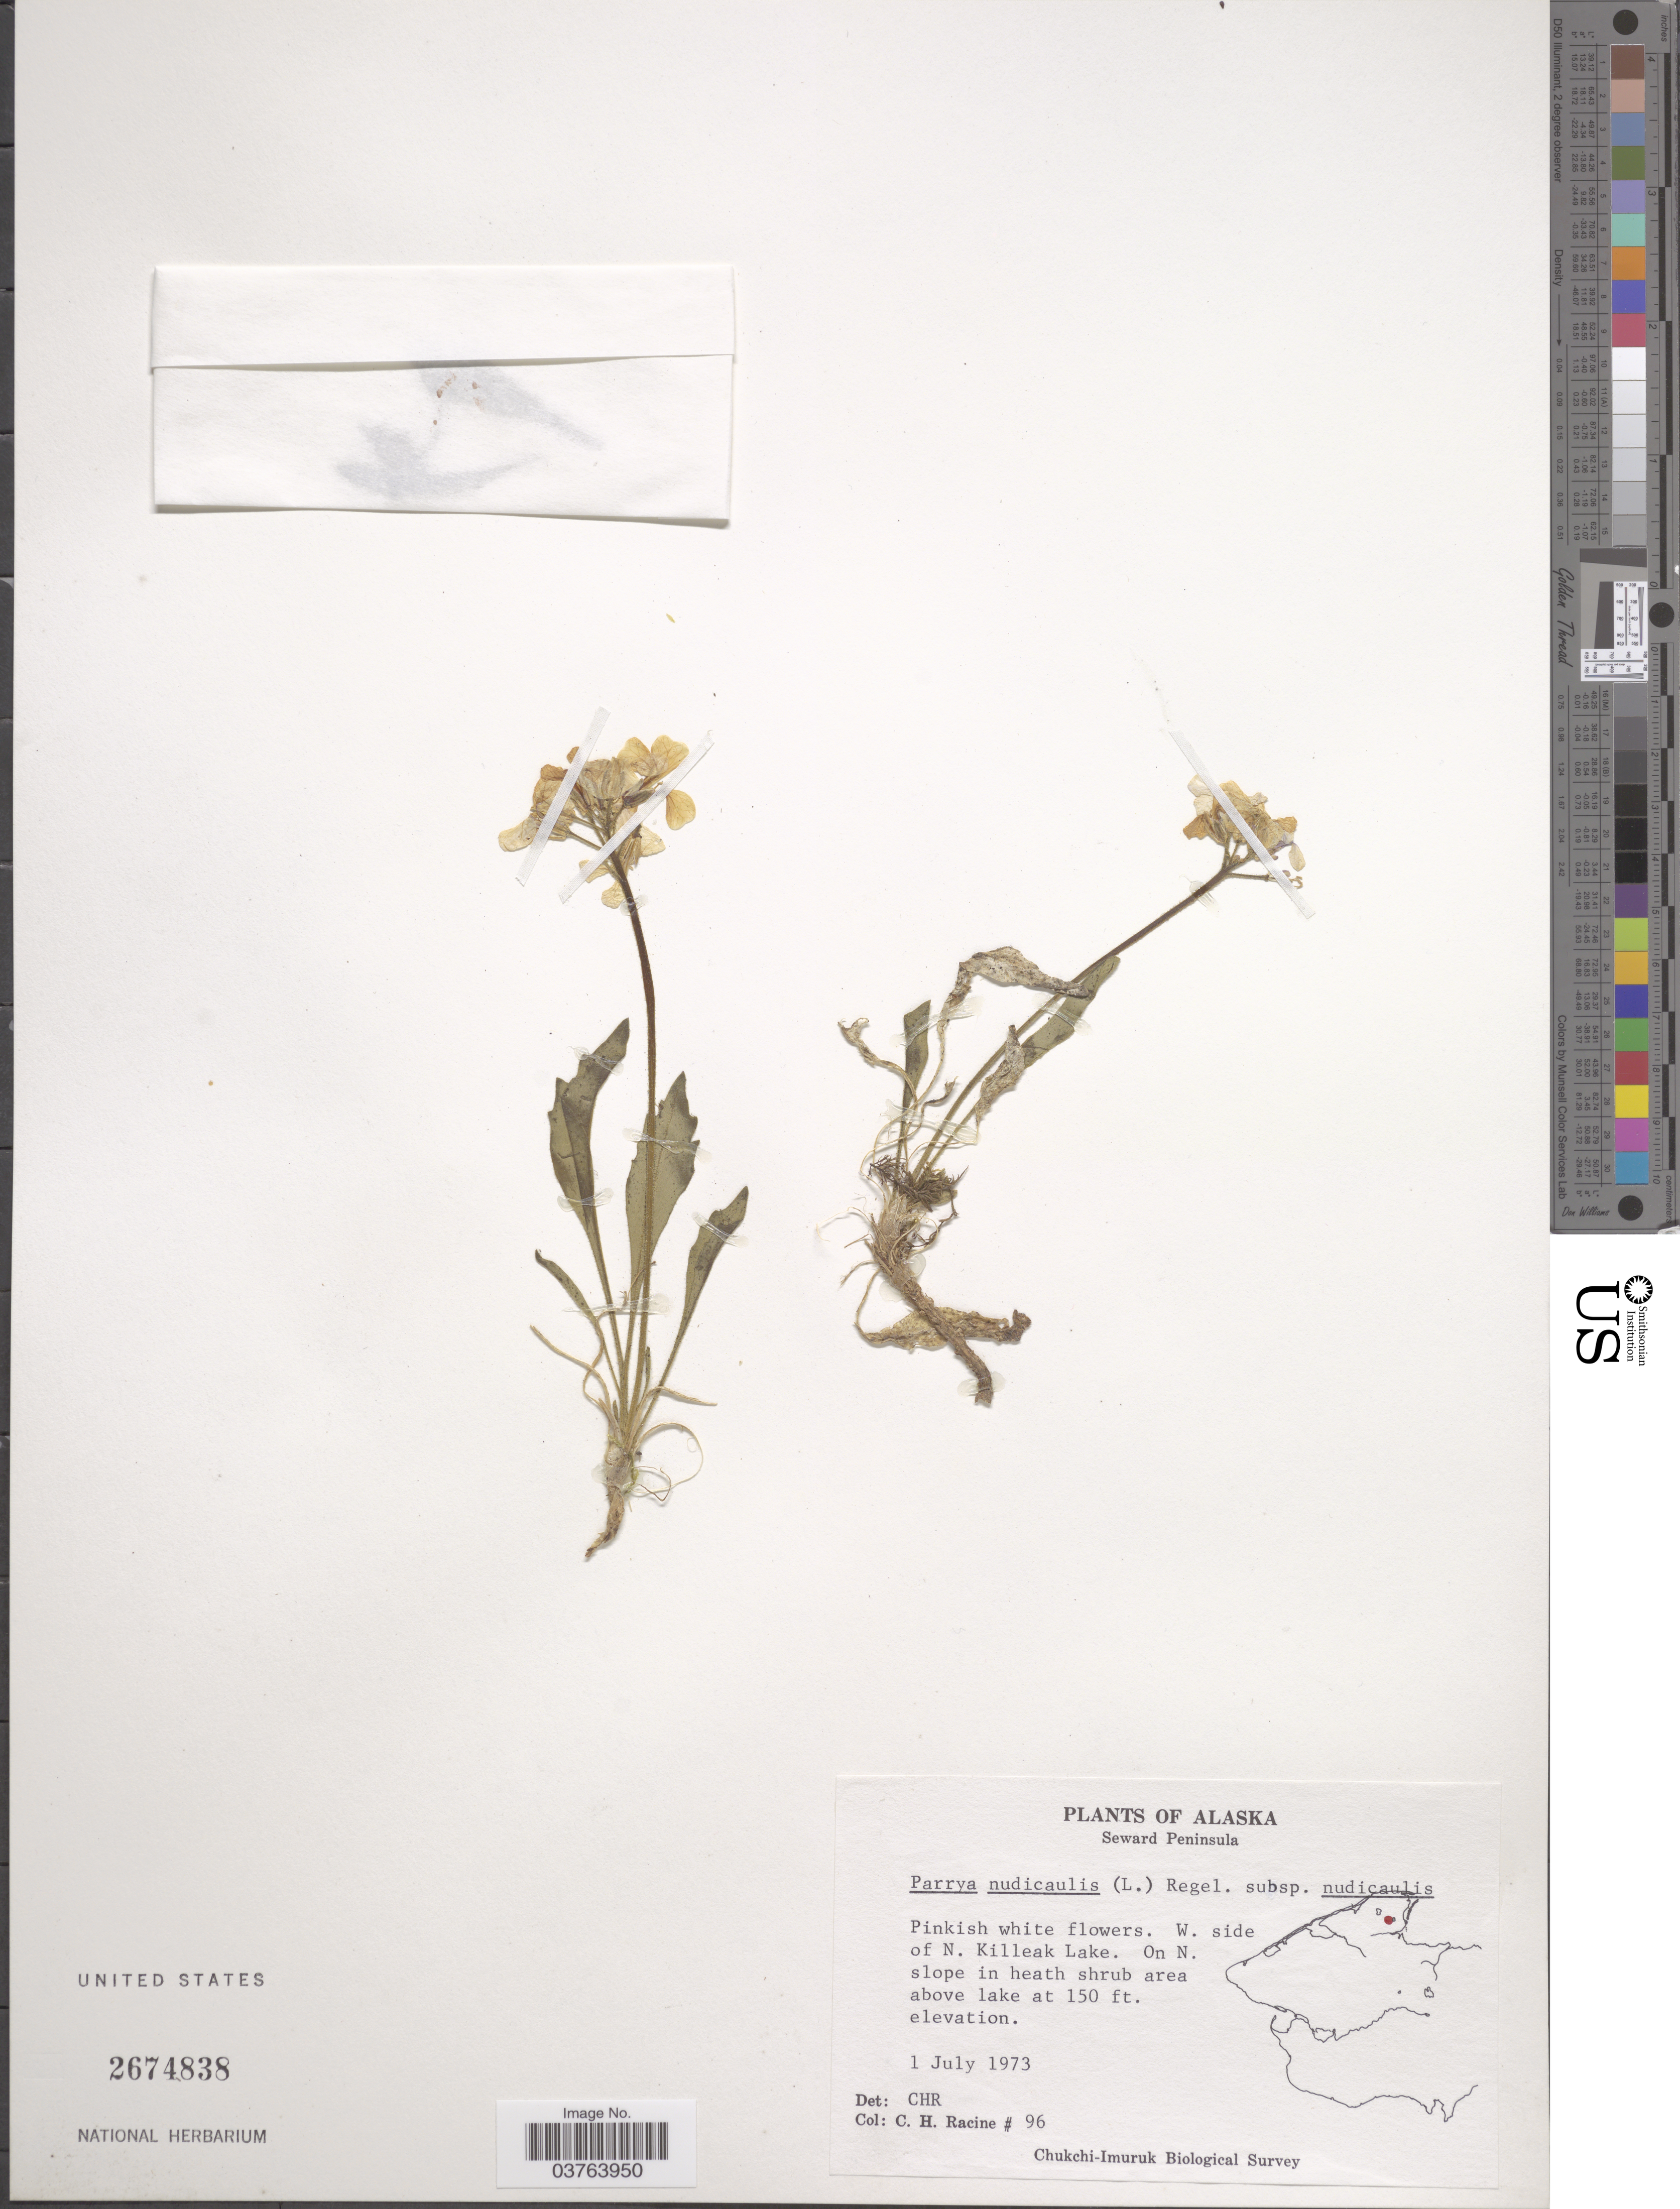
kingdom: Plantae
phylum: Tracheophyta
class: Magnoliopsida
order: Brassicales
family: Brassicaceae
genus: Parrya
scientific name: Parrya nudicaulis subsp. nudicaulis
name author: (L.) Regel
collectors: C. Racine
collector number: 96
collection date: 1973-07-01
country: United States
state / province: Alaska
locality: Seward Peninsula. W. side of N. Killeak Lake.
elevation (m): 46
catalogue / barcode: US 2674838